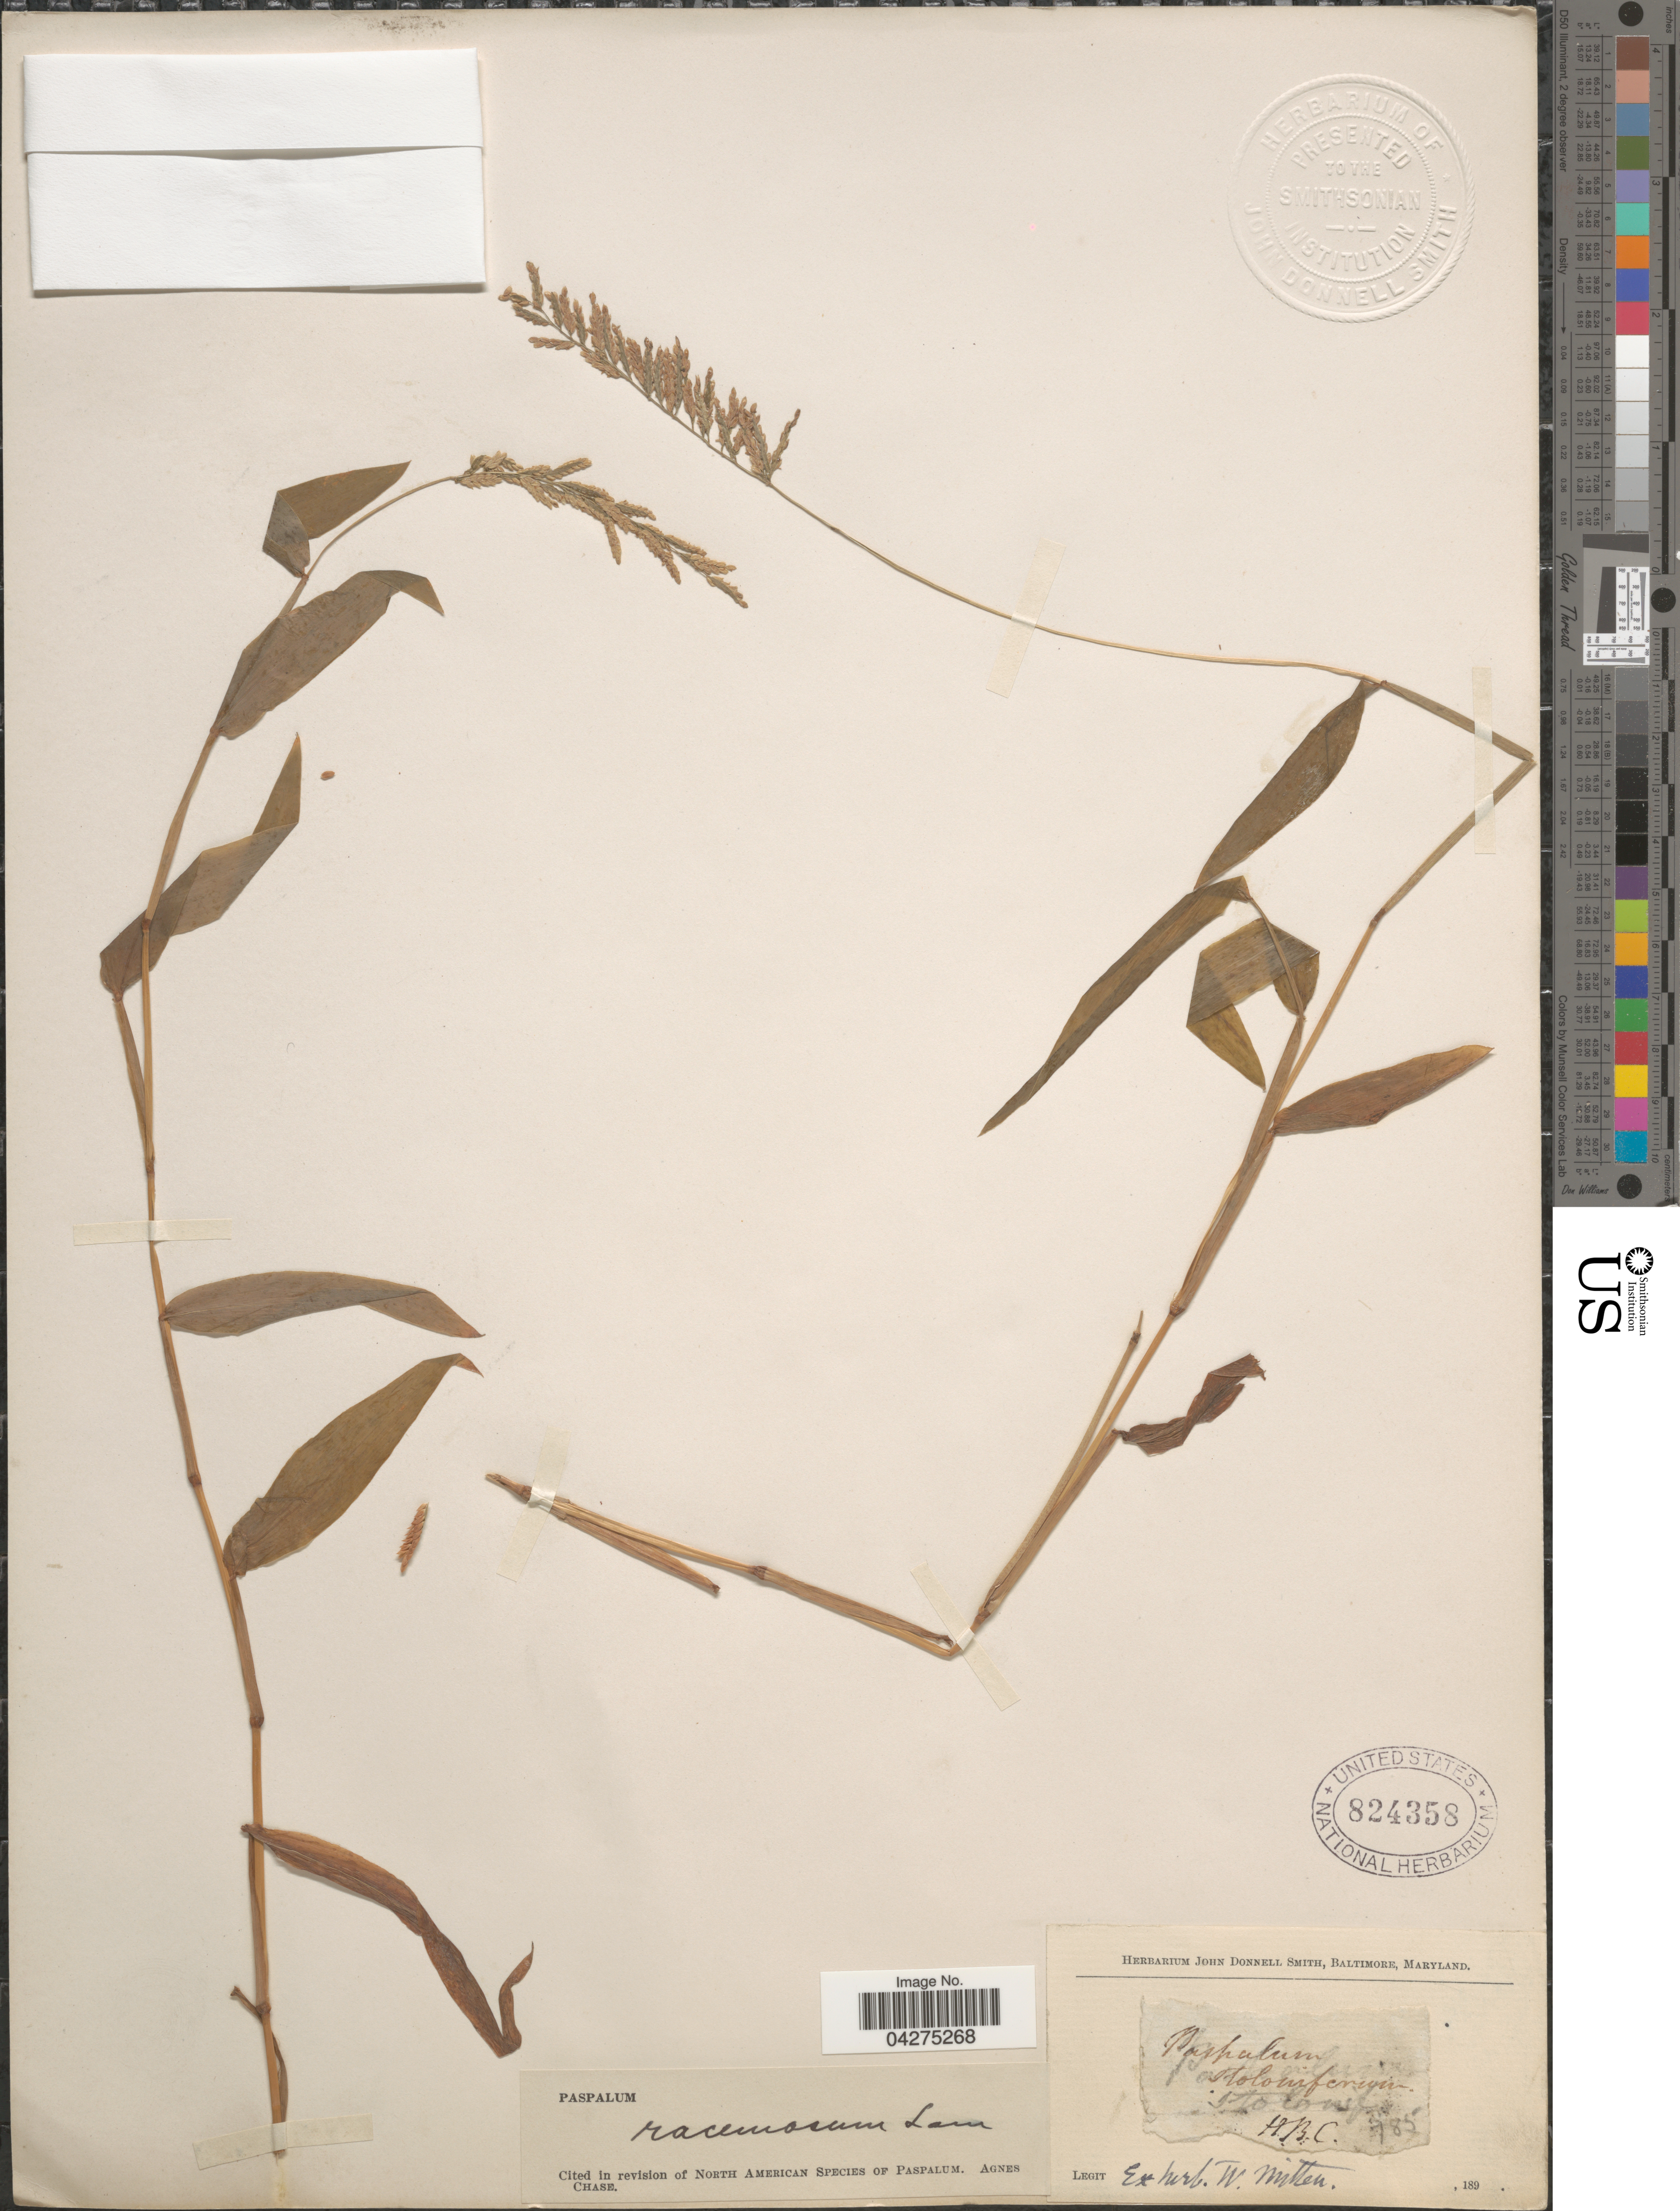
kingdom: Plantae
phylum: Tracheophyta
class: Liliopsida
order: Poales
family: Poaceae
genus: Paspalum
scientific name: Paspalum racemosum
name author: Lam.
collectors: ex herb. W. Miller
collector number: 785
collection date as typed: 189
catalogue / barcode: US 824358